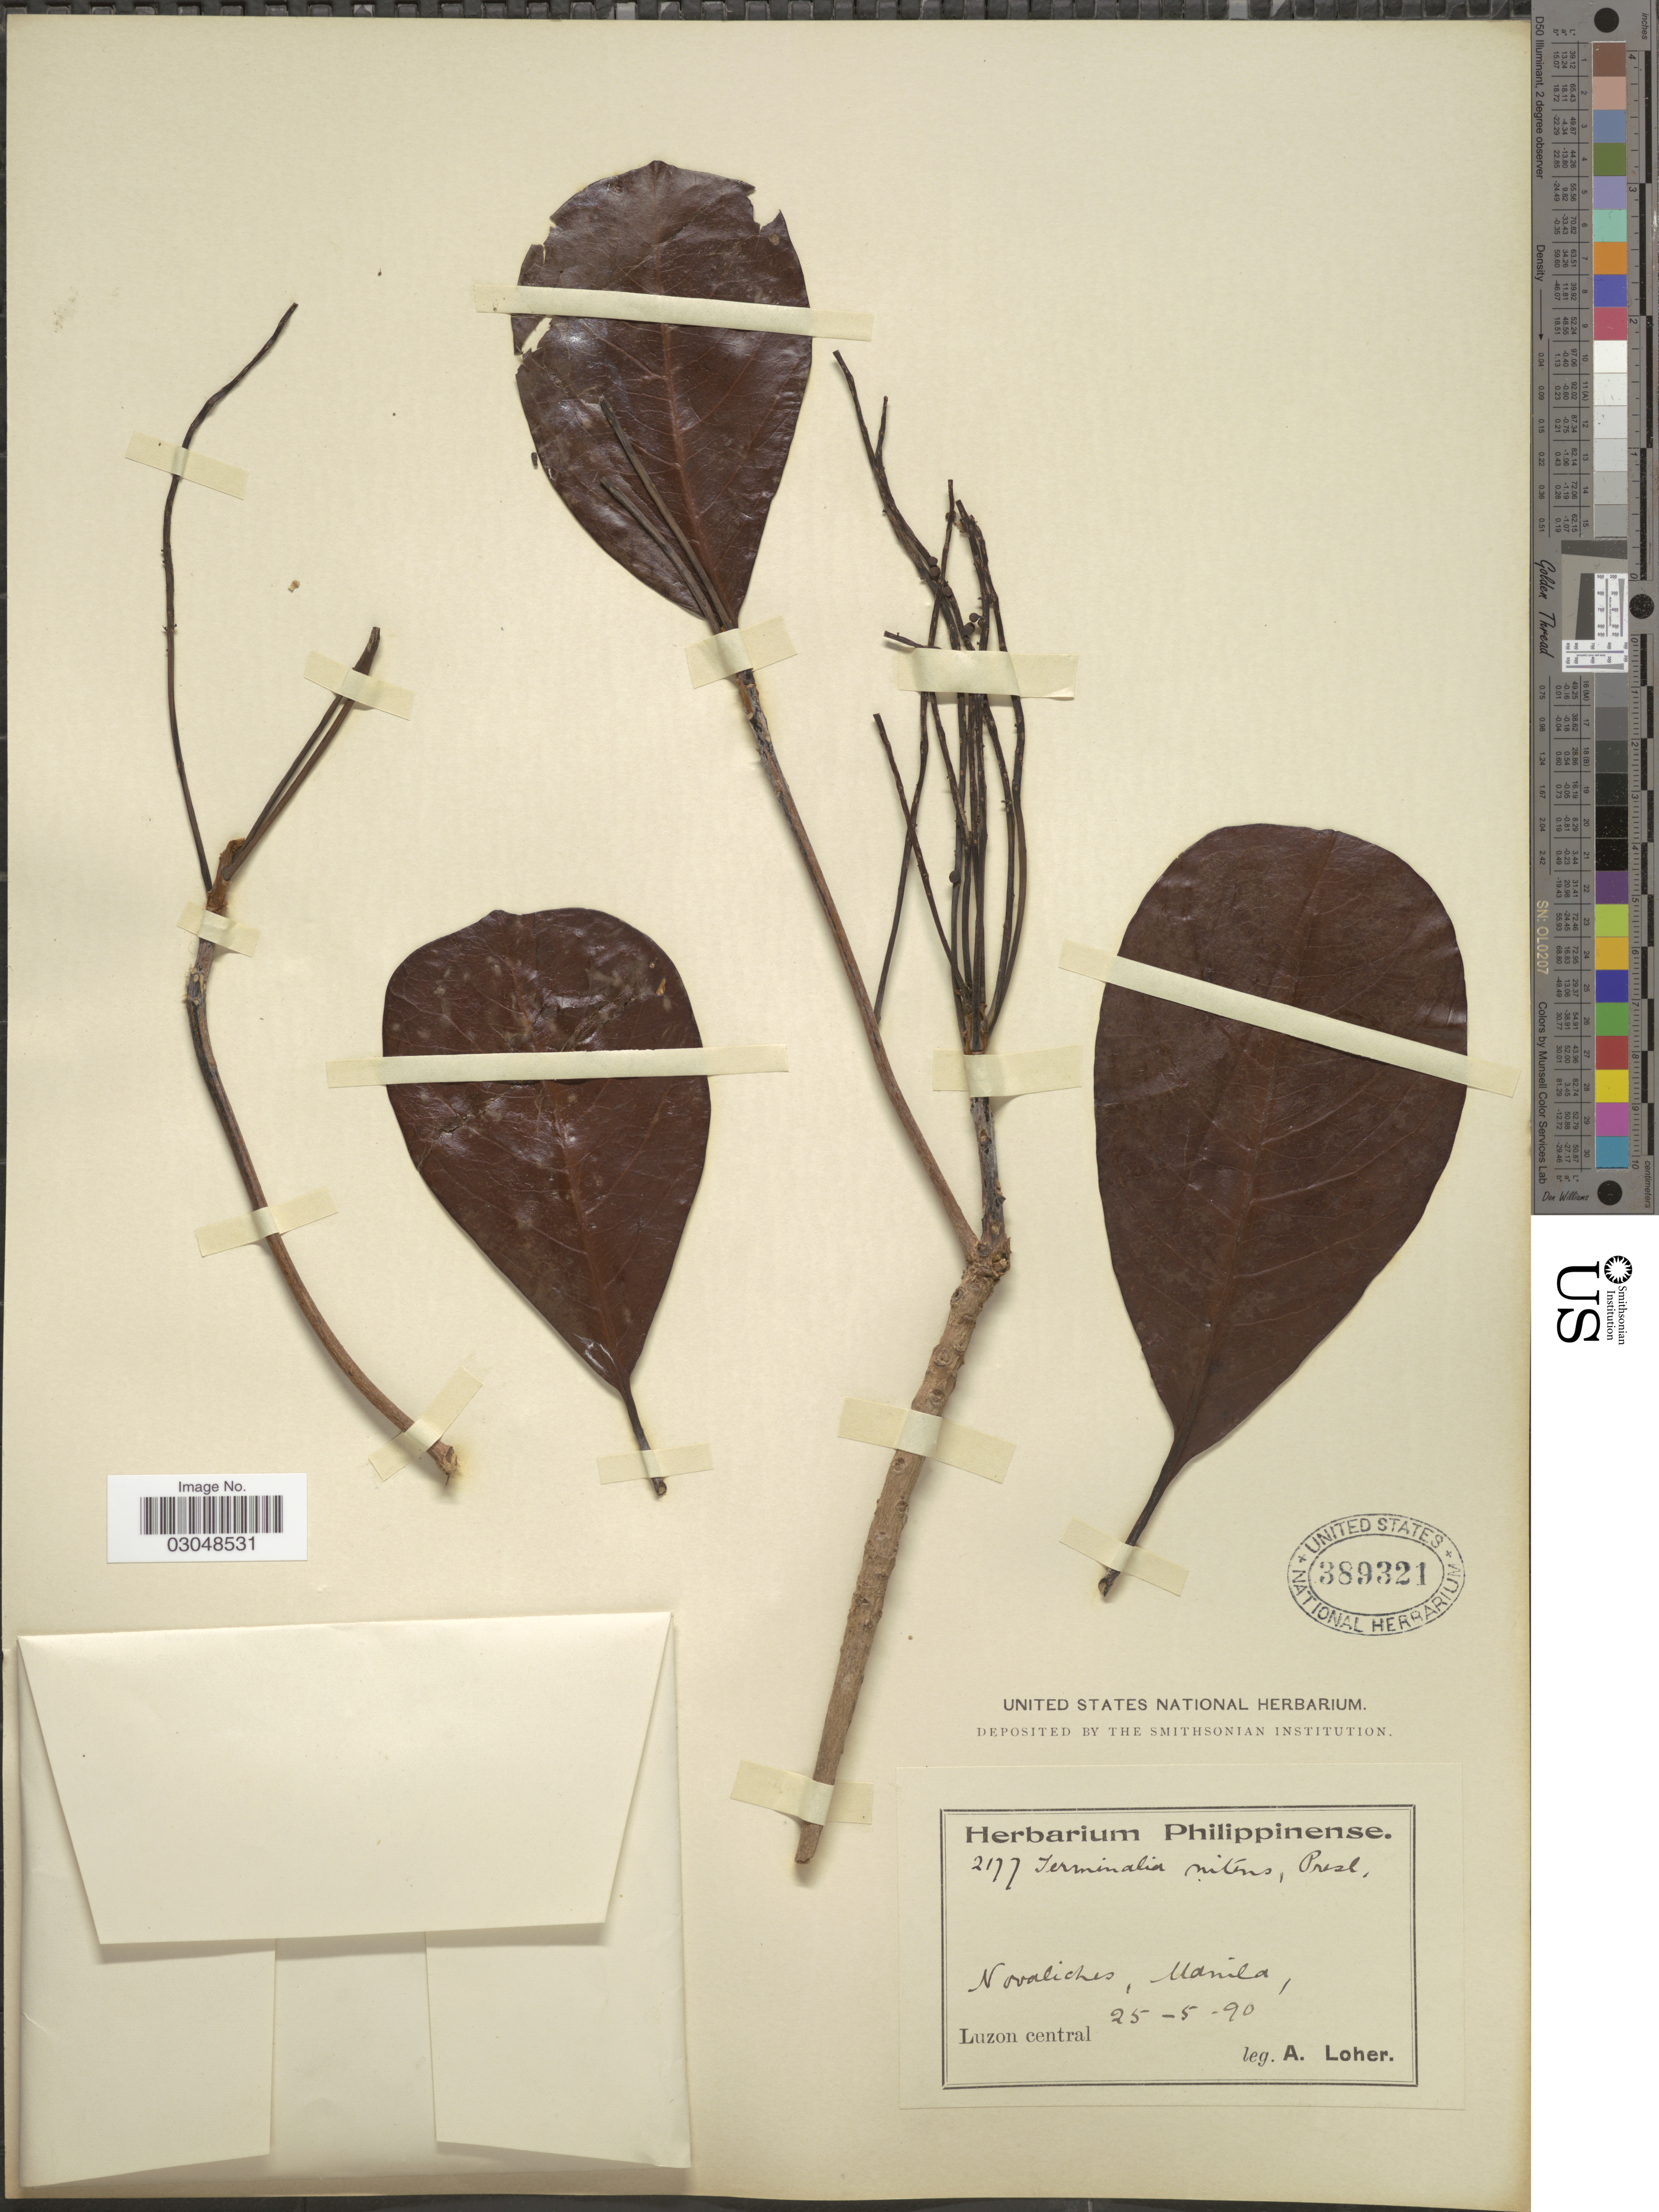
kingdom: Plantae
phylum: Tracheophyta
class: Magnoliopsida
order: Myrtales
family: Combretaceae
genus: Terminalia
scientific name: Terminalia nitens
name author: J. Presl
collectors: A. Loher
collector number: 2177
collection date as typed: Transcribed d/m/y: 25/5/90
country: Philippines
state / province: Central Luzon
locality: Novaliches, Manila, Luzon central.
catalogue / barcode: US 389321